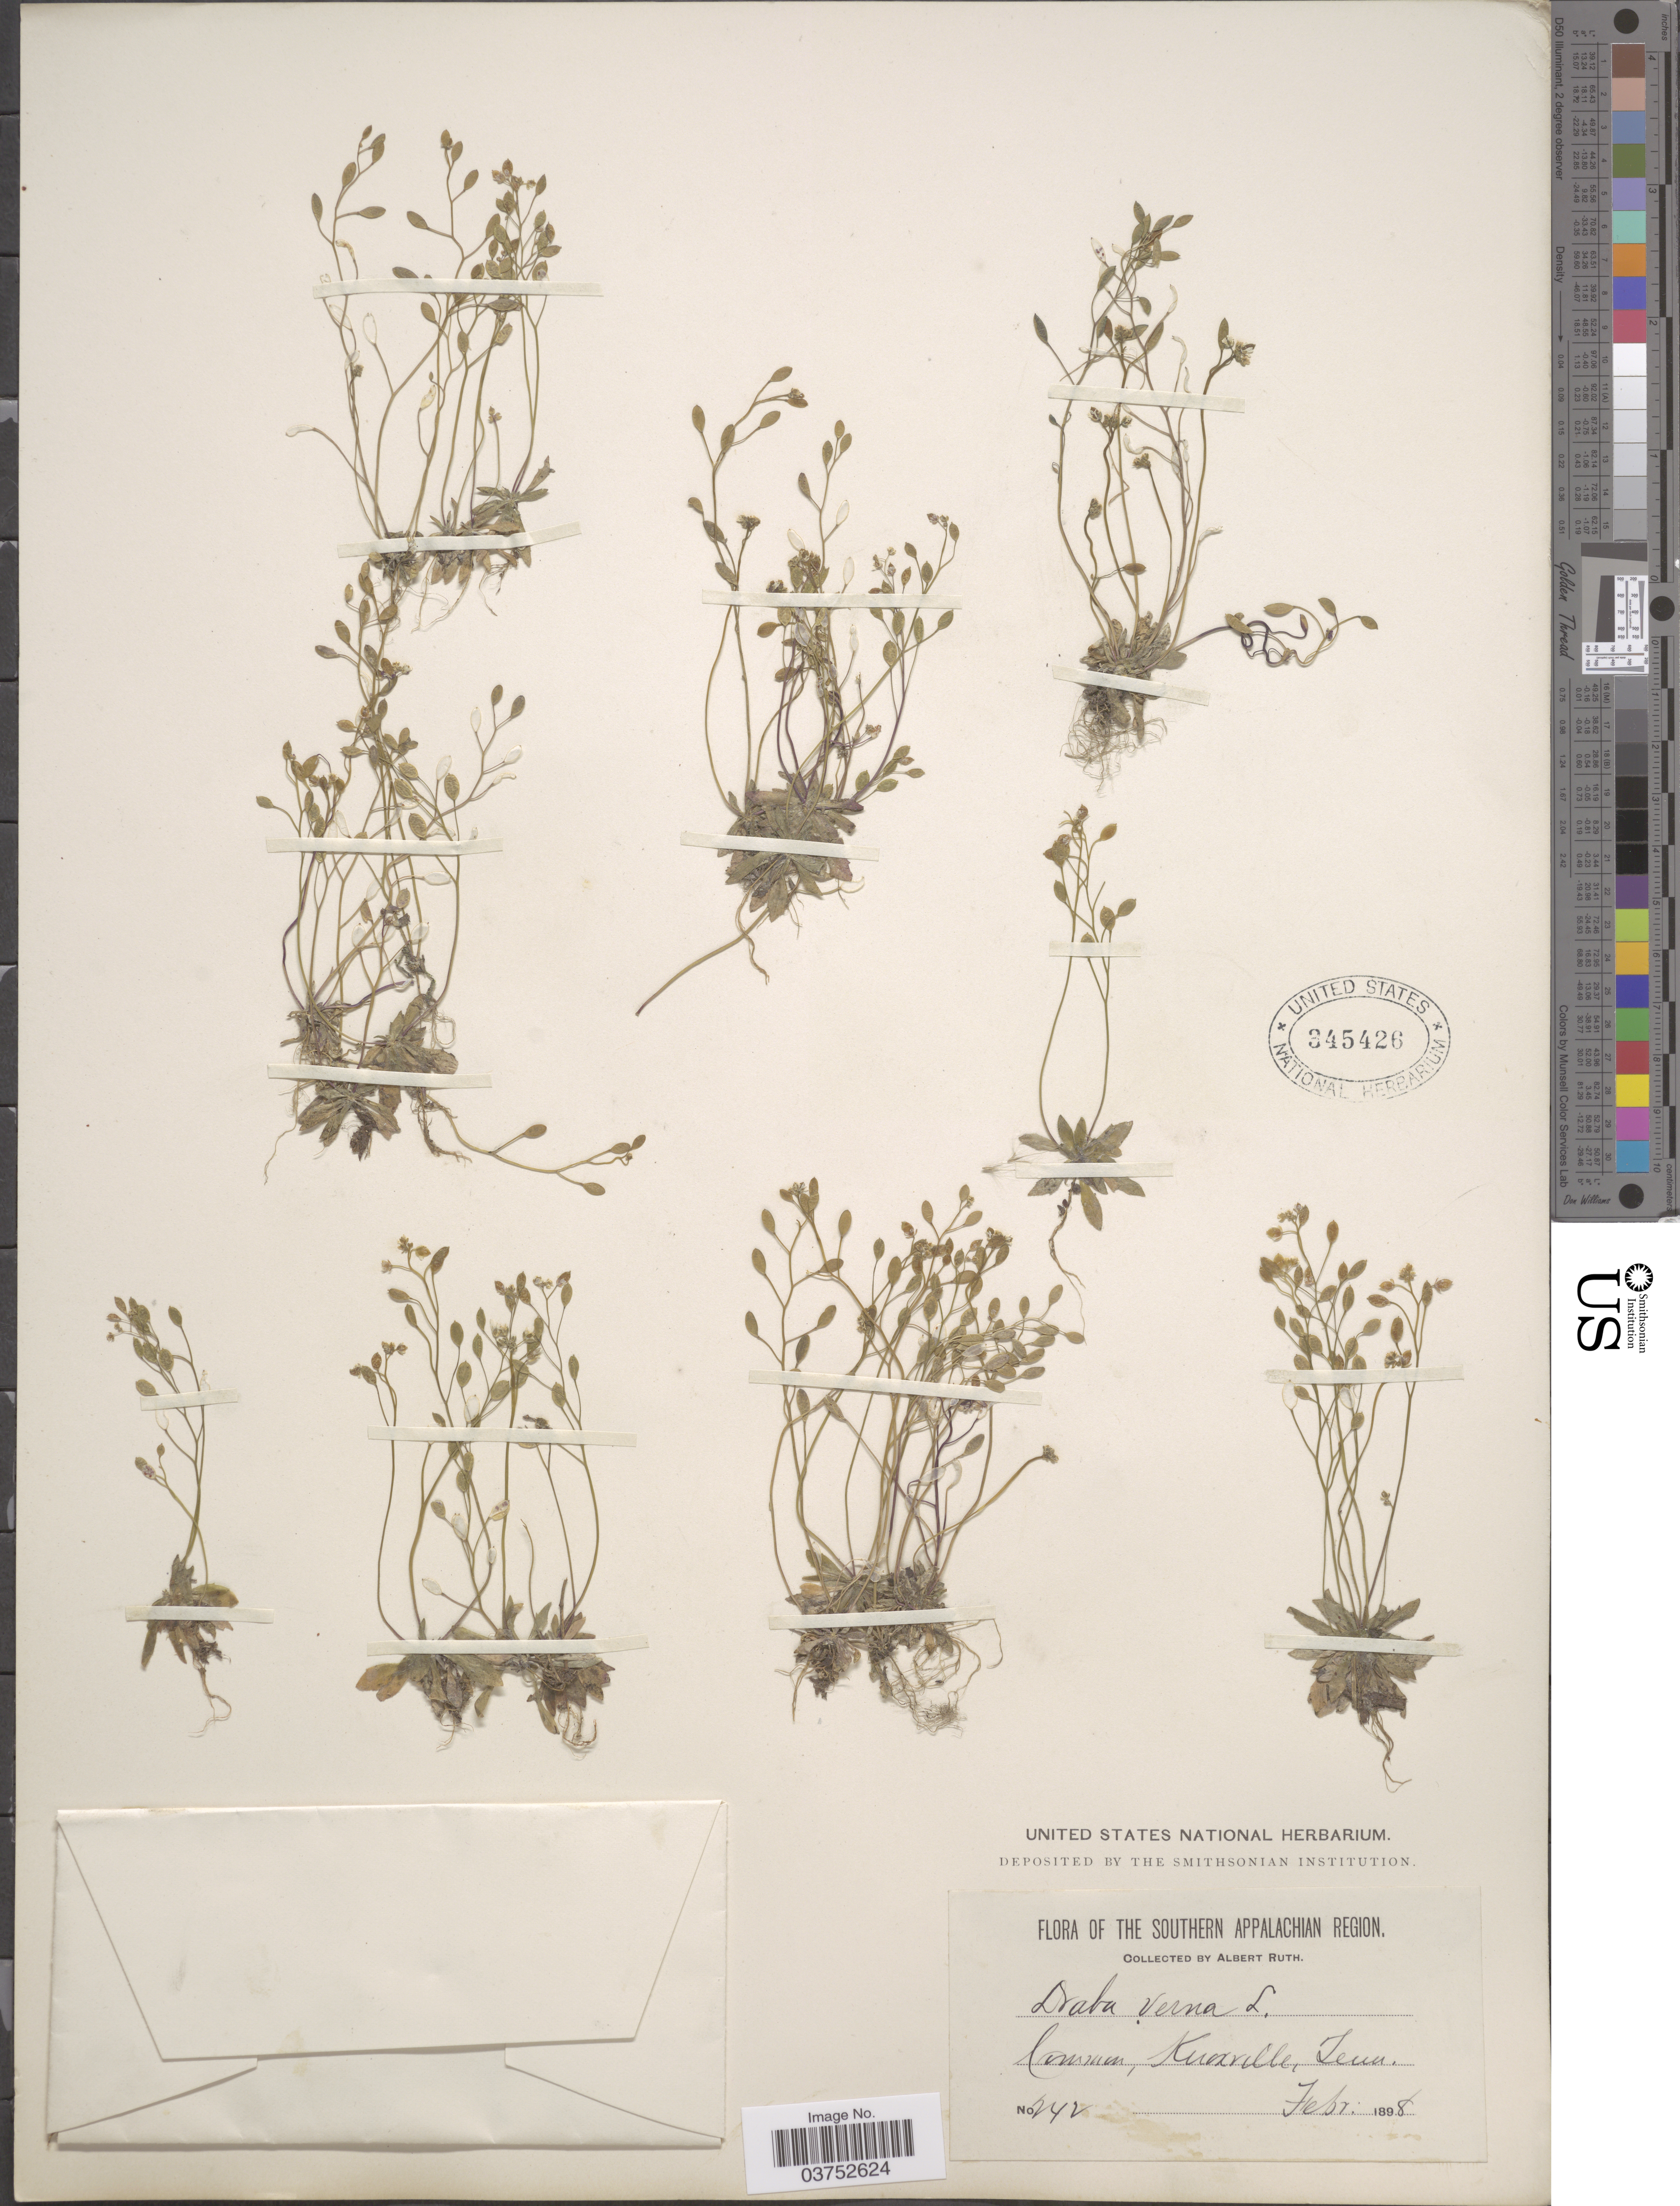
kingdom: Plantae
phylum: Tracheophyta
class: Magnoliopsida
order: Brassicales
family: Brassicaceae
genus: Draba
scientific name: Draba verna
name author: L.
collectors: A. Ruth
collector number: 242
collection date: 1898-02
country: United States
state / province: Tennessee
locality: The Southern Appalachian Region. Knoxville.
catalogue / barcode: US 345426